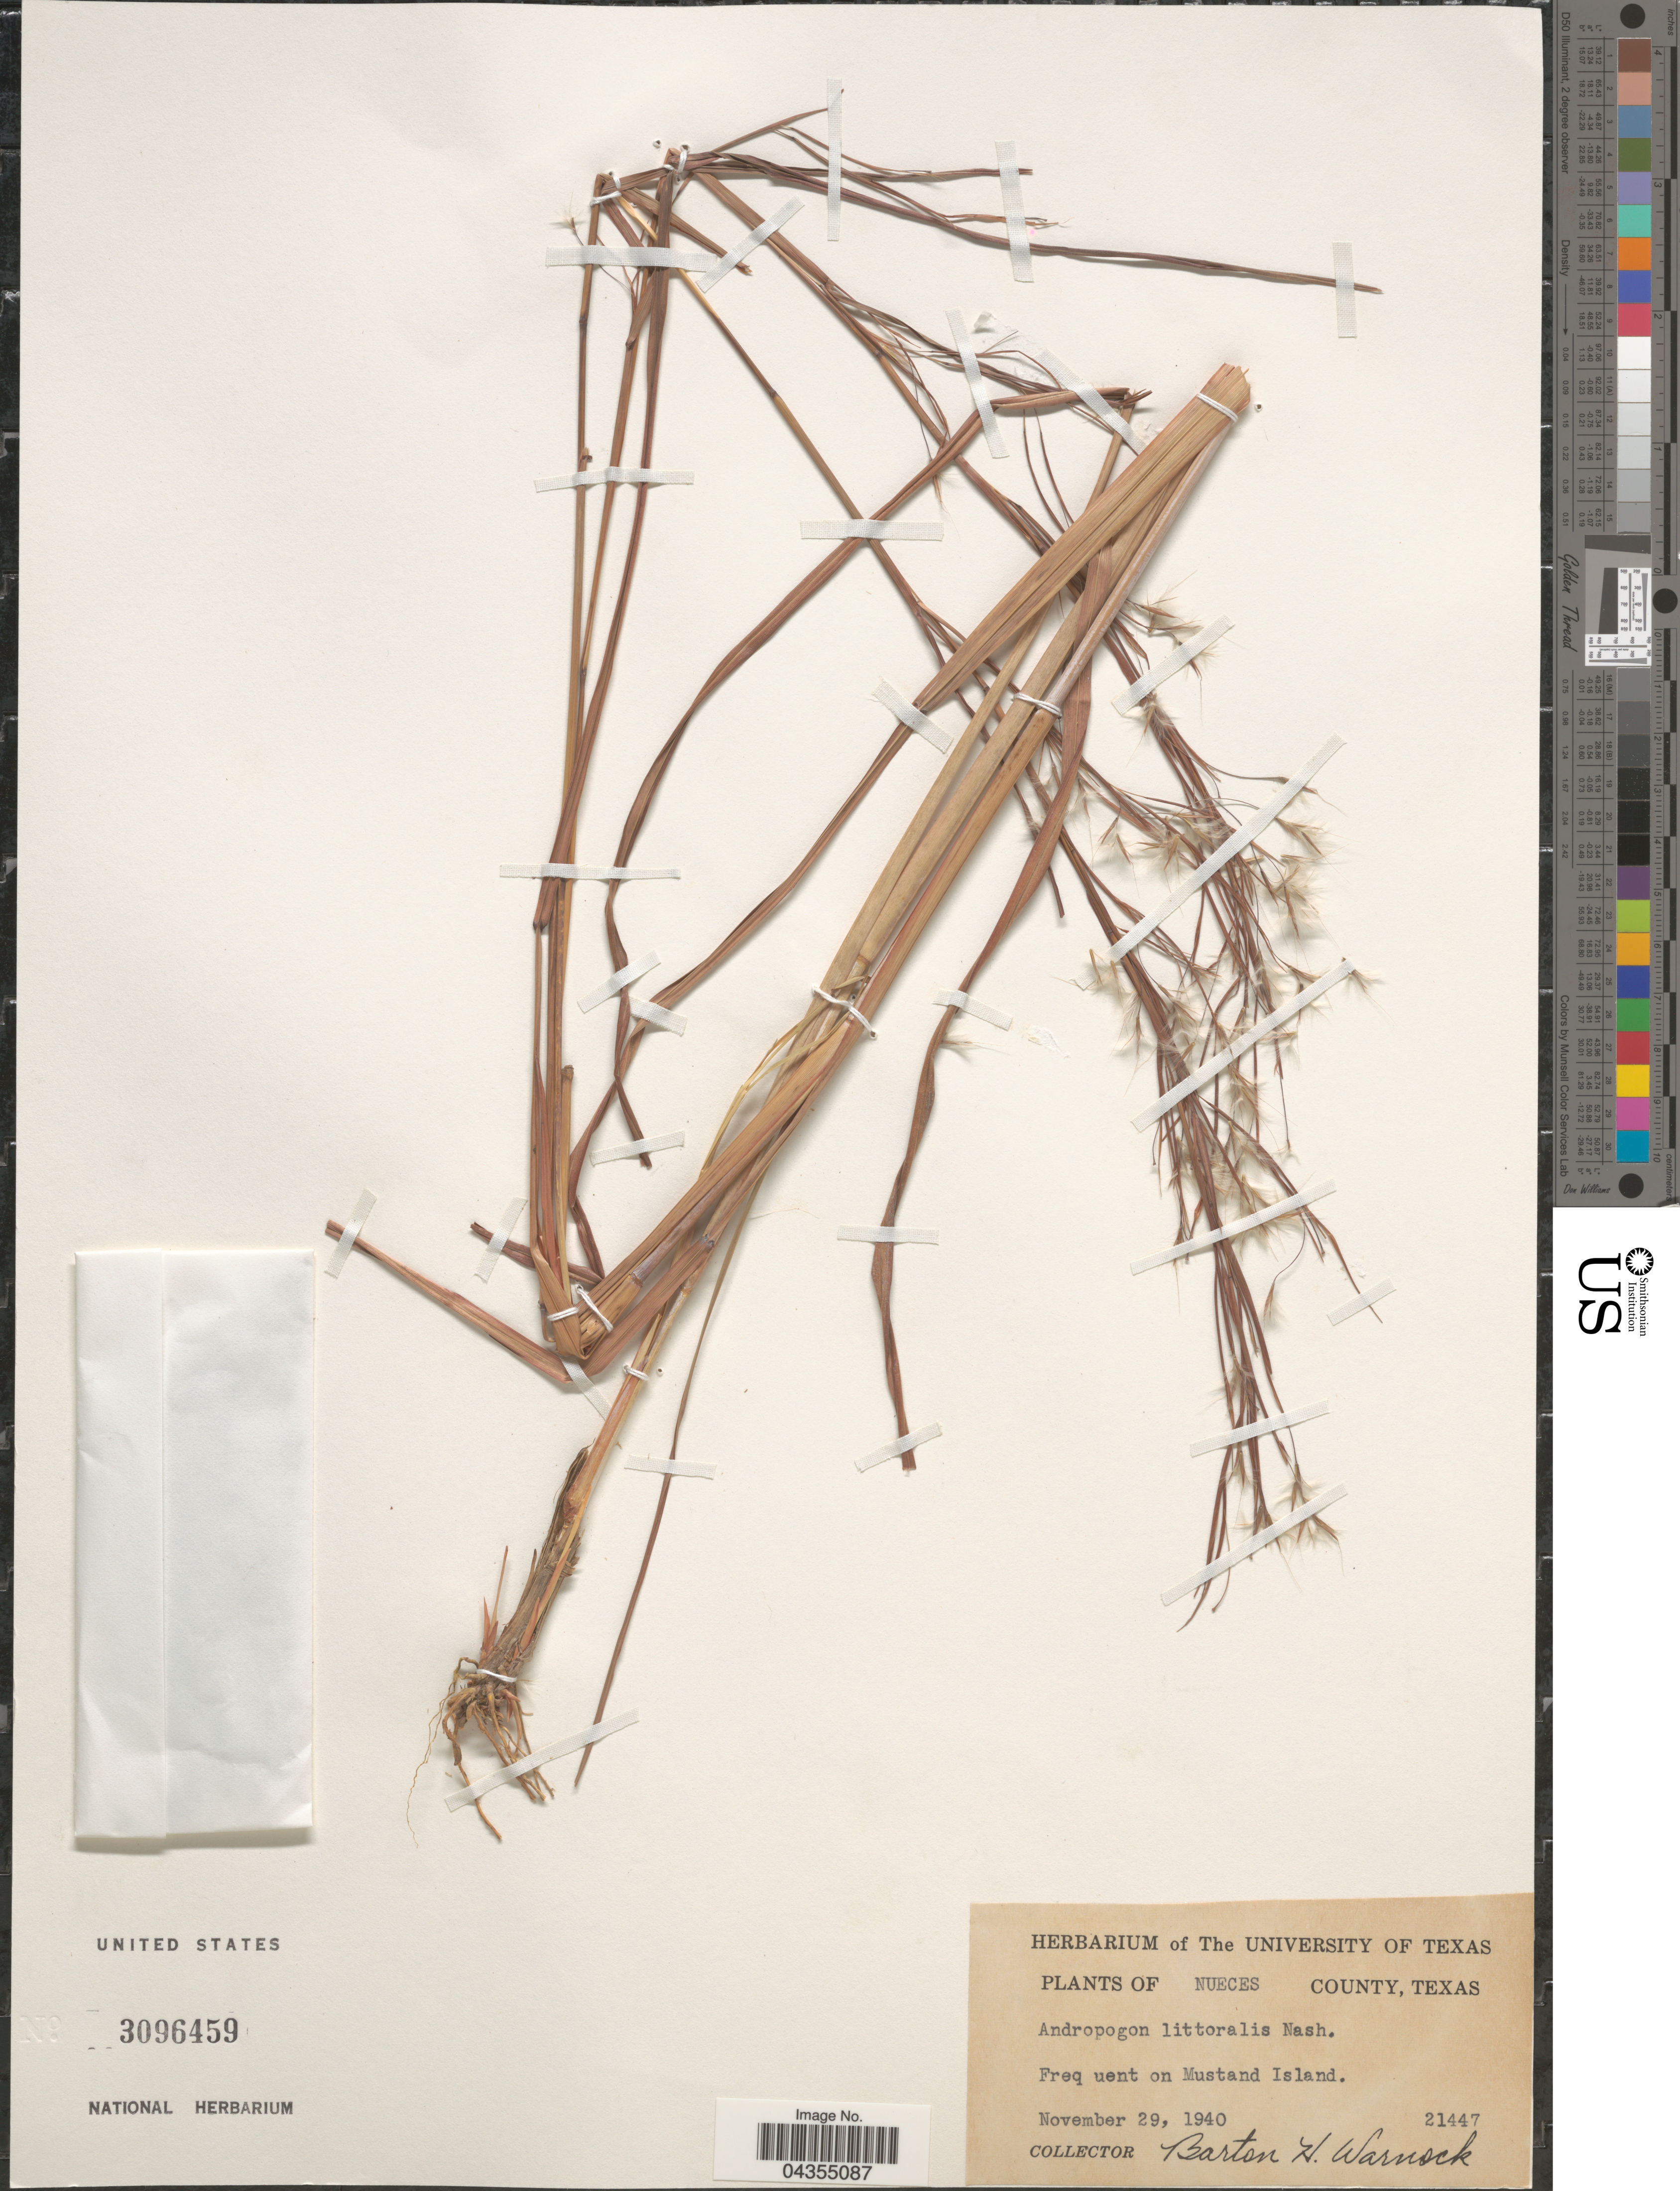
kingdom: Plantae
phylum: Tracheophyta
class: Liliopsida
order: Poales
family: Poaceae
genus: Schizachyrium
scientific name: Schizachyrium scoparium var. littorale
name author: (Nash) Gould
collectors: B. H. Warnock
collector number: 21447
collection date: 1940-11-29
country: United States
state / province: Texas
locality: Nueces County. Frequent on Mustand Island.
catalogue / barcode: US 3096459